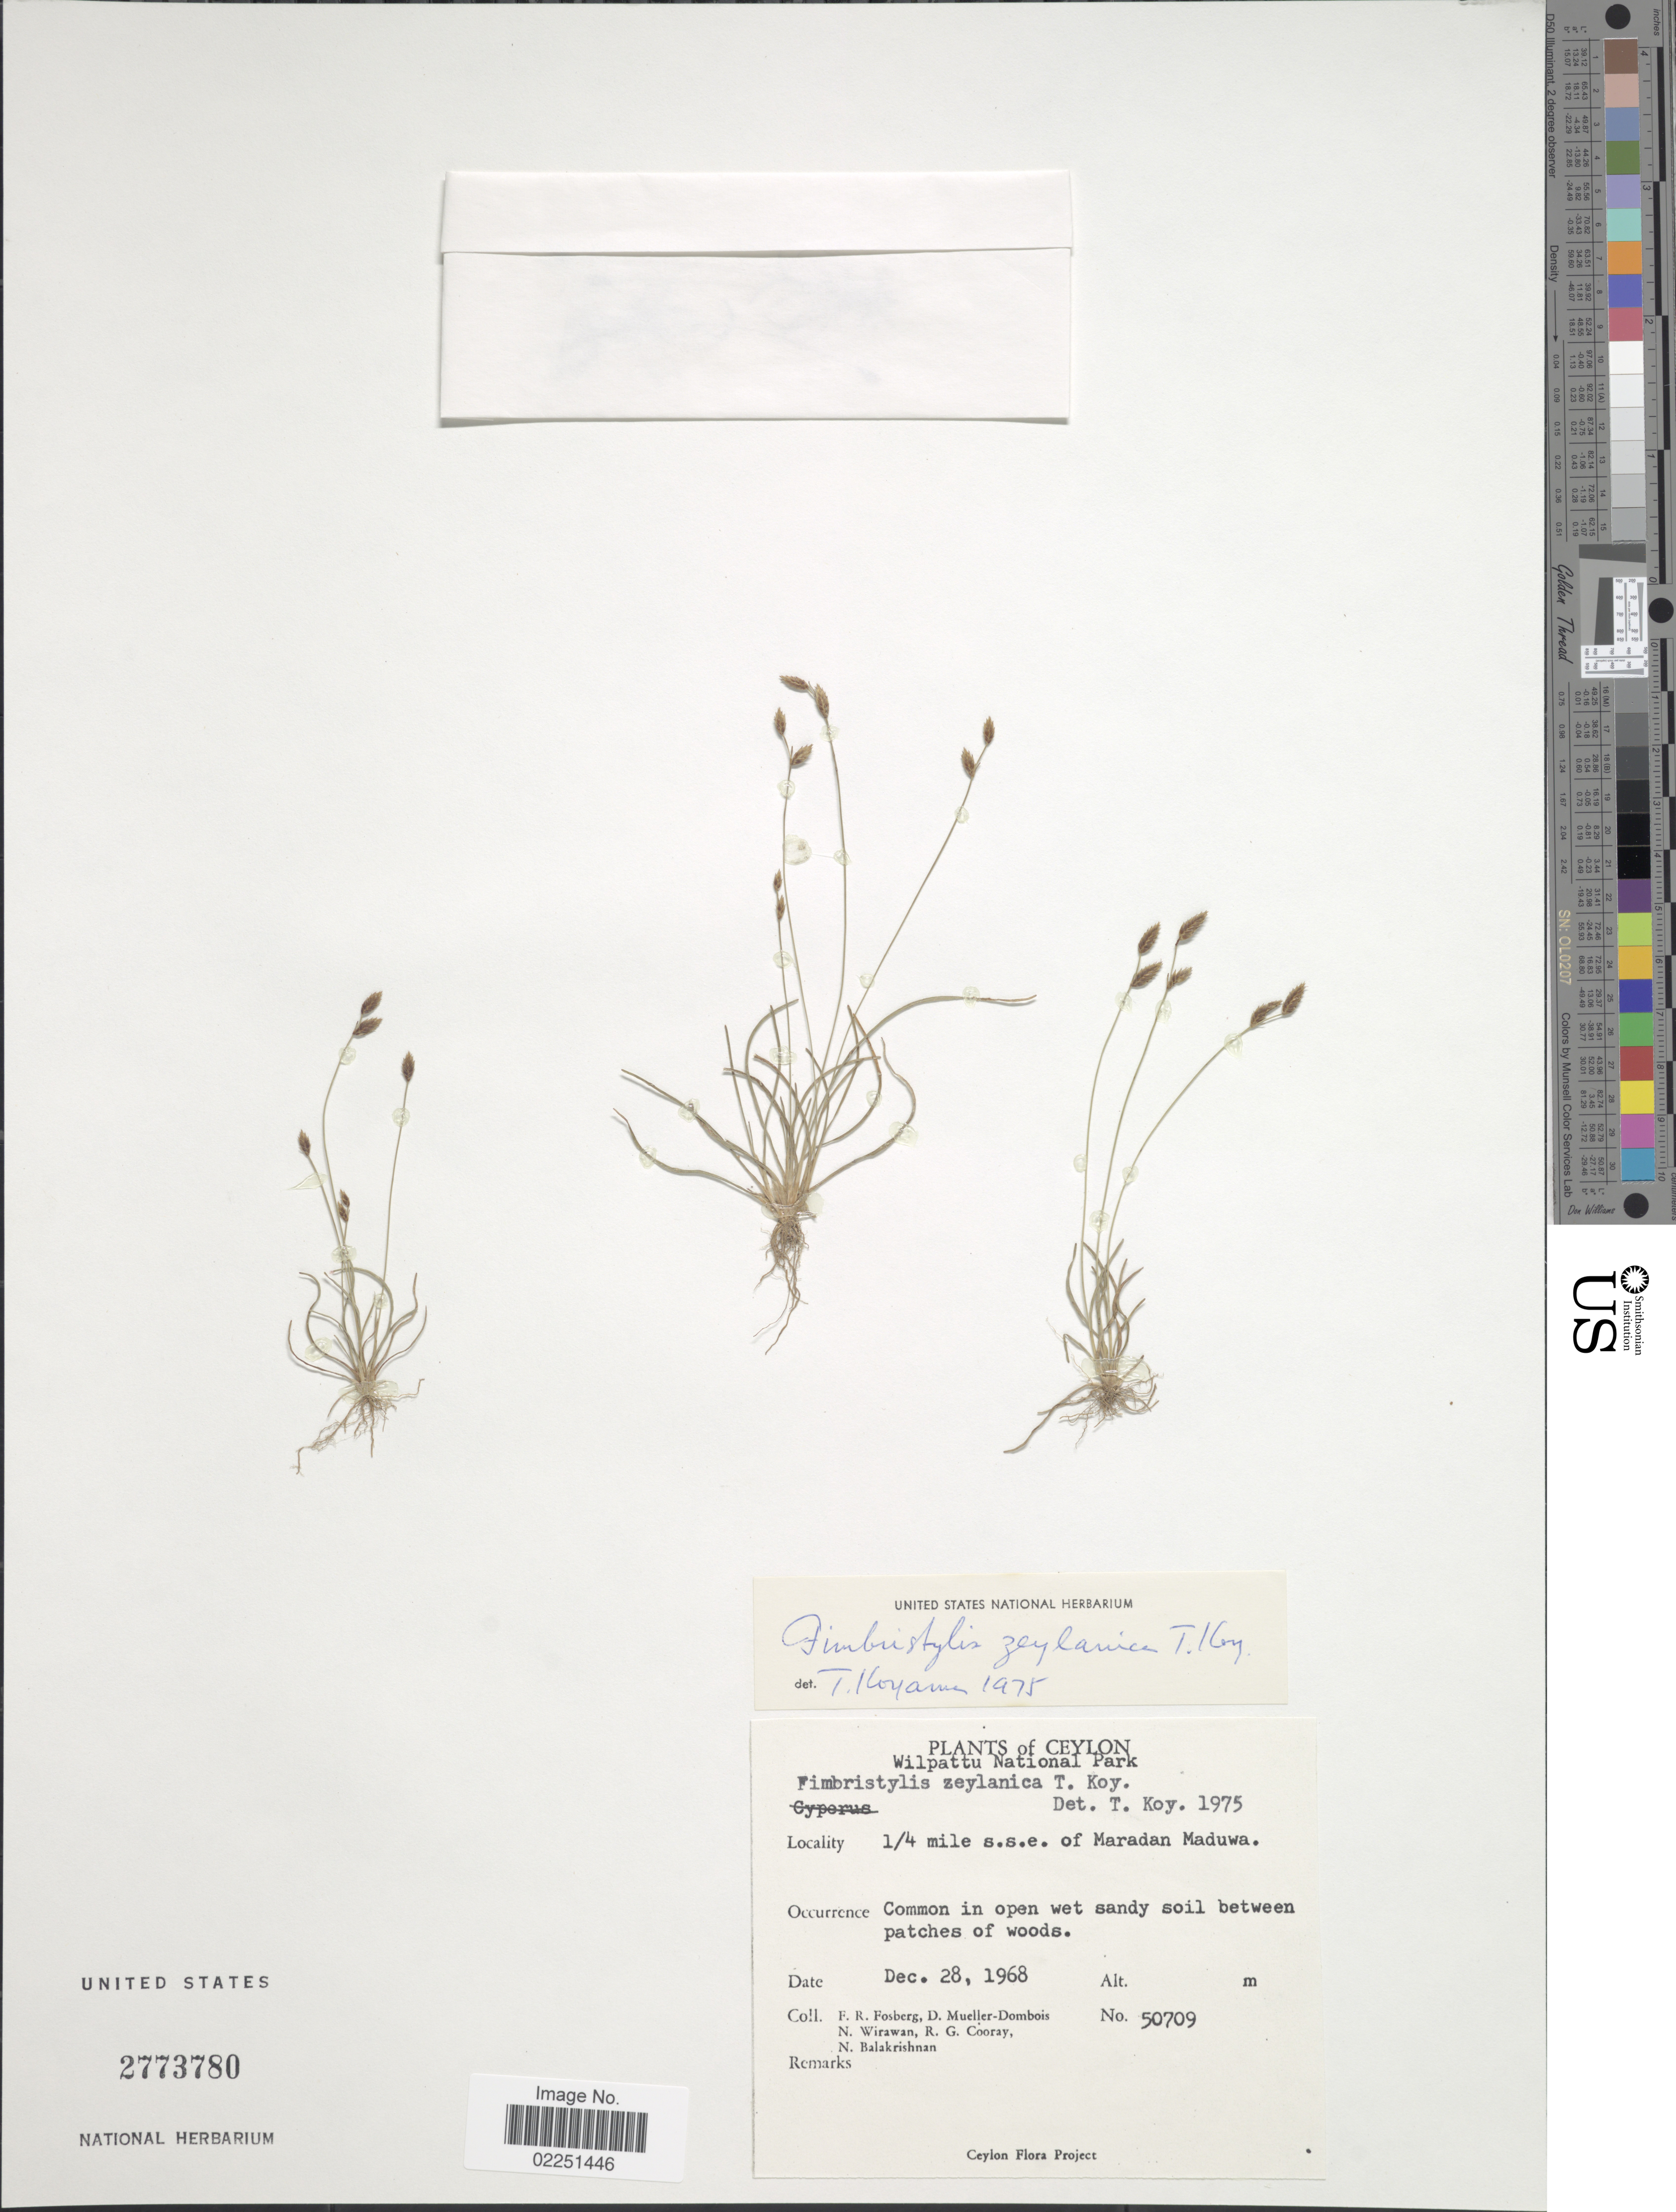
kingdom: Plantae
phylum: Tracheophyta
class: Liliopsida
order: Poales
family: Cyperaceae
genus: Fimbristylis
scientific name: Fimbristylis zeylanica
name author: T. Koyama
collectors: F. R. Fosberg, D. Meuller-Dombois, N. Wirawan, R. Cooray & N. Balakrishnan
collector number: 50709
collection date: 1968-12-28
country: Sri Lanka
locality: Ceylon. Wilpattu National Park, ¼ mile s.s.e. of Maradan Maduwa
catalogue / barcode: US 2773780